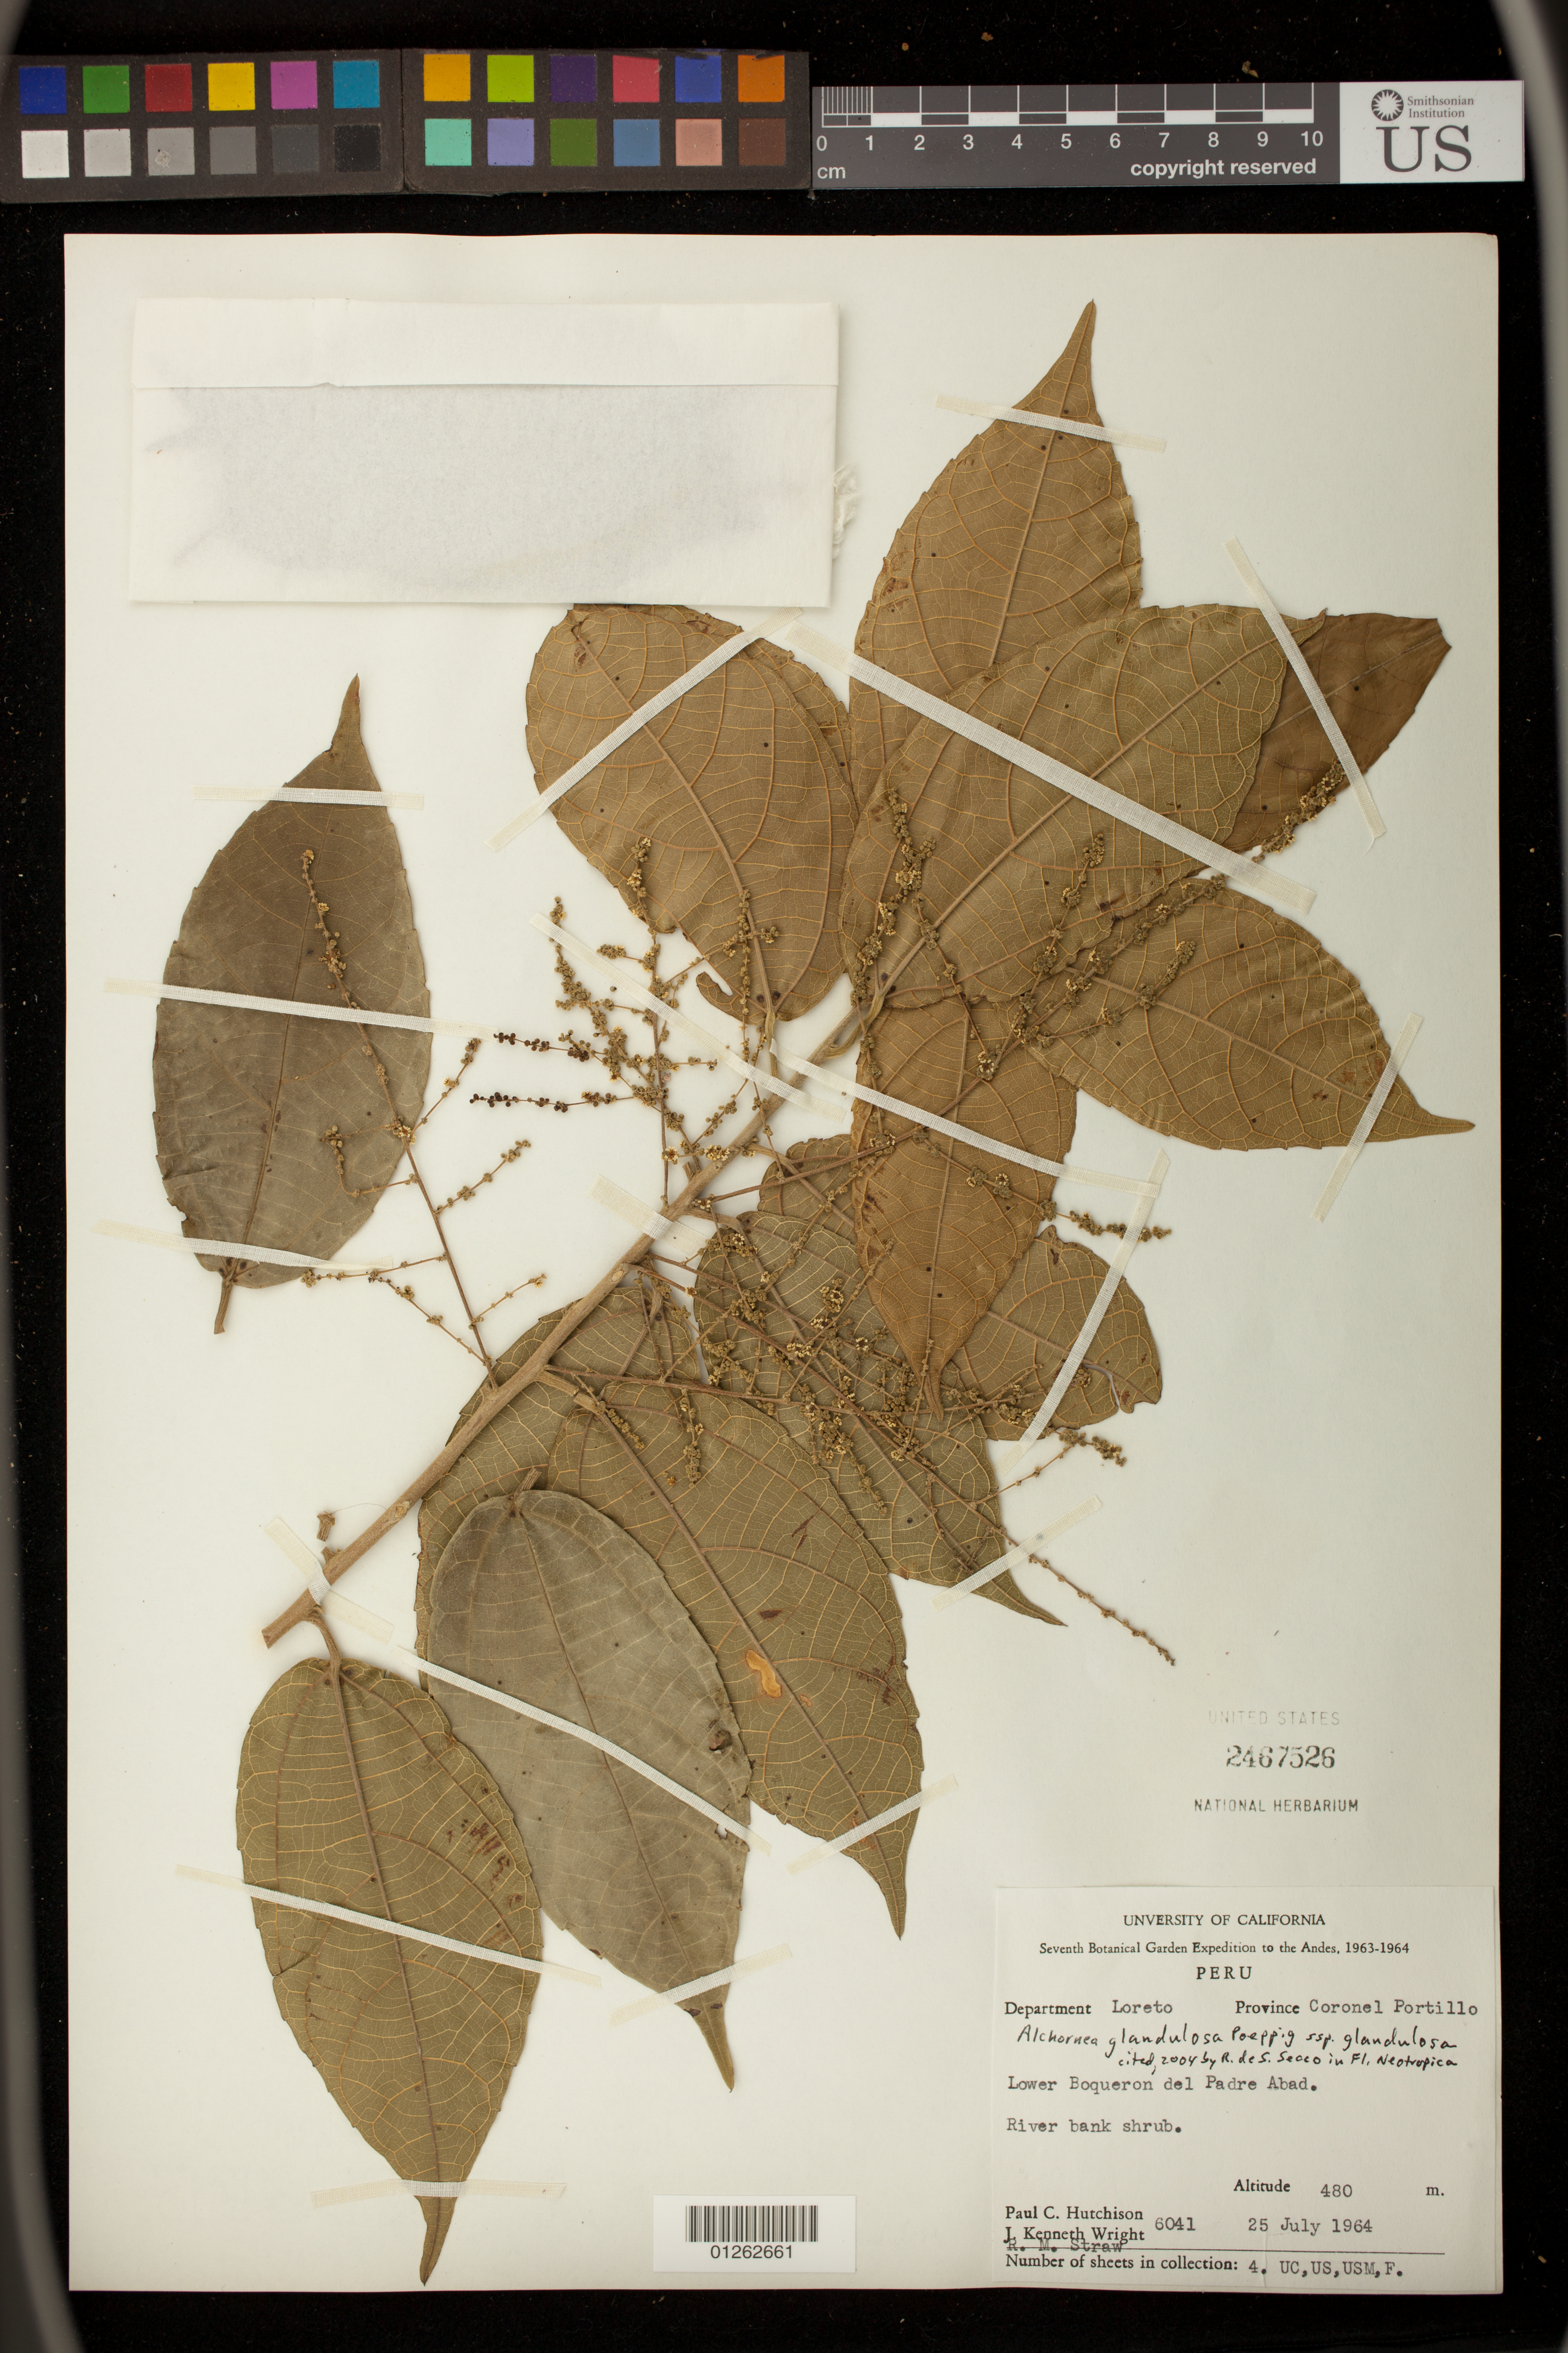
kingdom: Plantae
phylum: Tracheophyta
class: Magnoliopsida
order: Malpighiales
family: Euphorbiaceae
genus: Alchornea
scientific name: Alchornea glandulosa subsp. glandulosa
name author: Poepp.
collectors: P. C. Hutchison, J. K. Wright & R. M. Straw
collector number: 6041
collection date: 1964-07-25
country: Peru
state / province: Ucayali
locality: Loreto. Coronel Portillo. Lower Boqueron del Padre Abad. River bank.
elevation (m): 480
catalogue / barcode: US 2467526